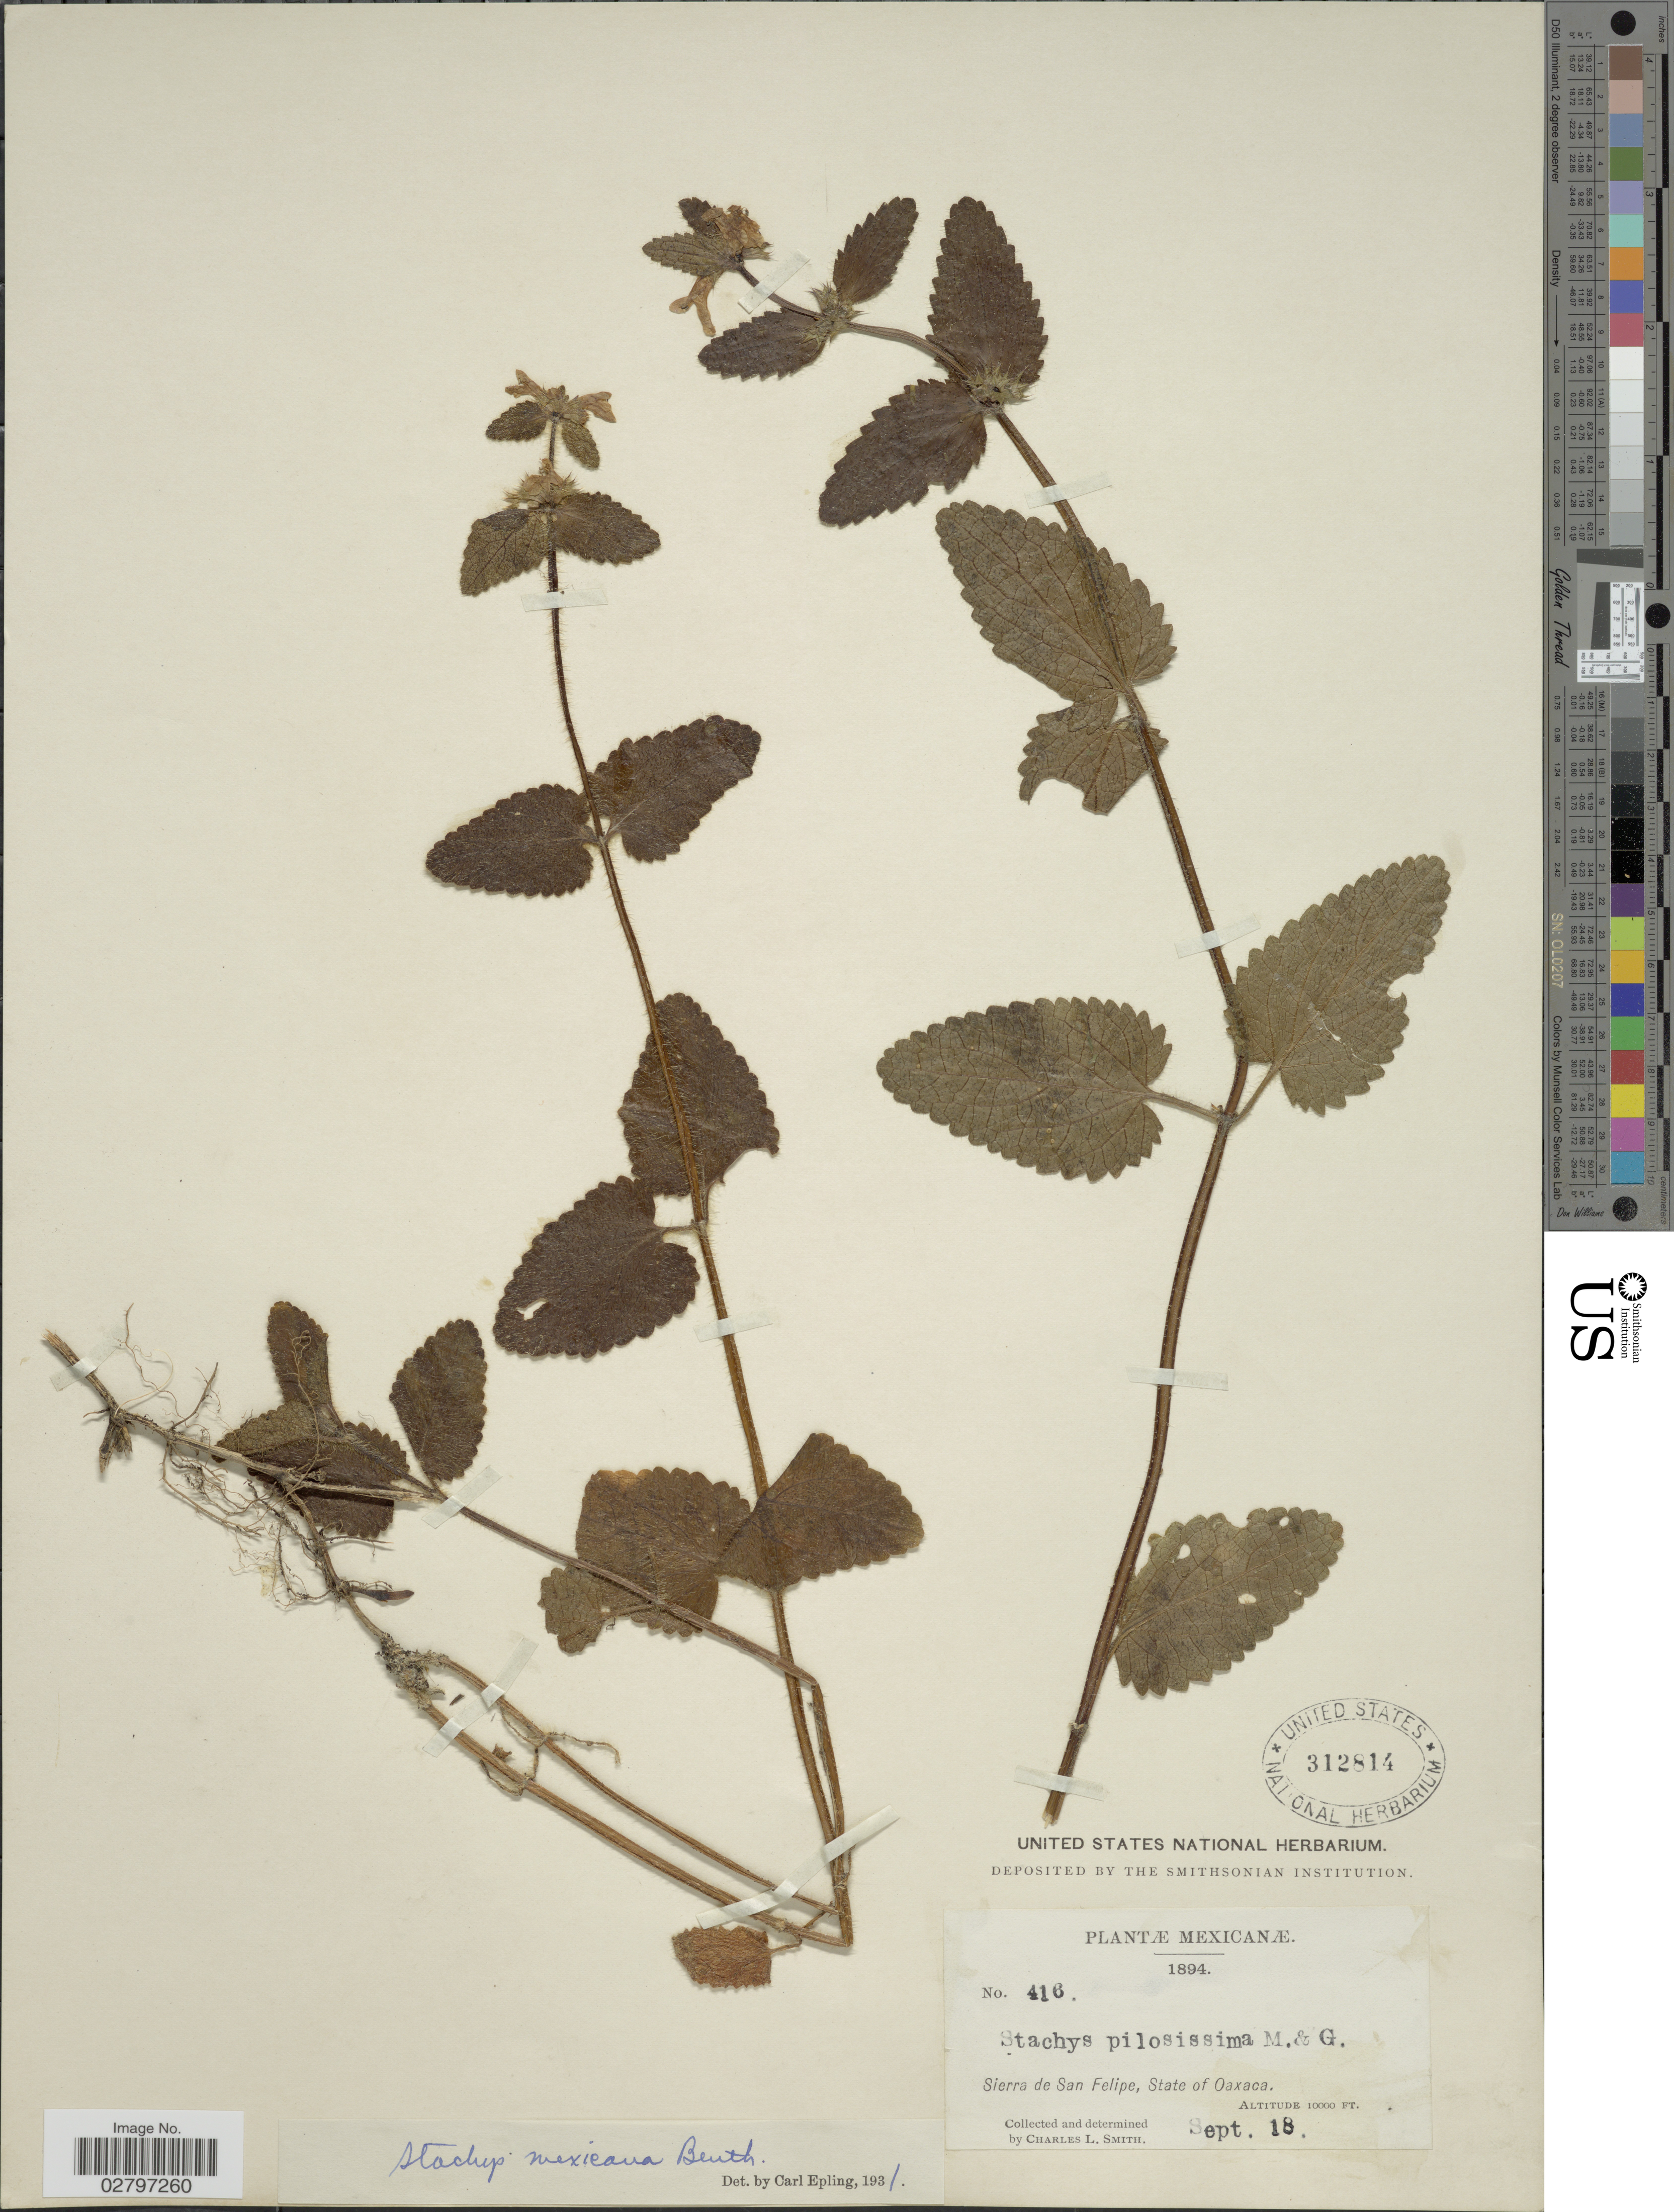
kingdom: Plantae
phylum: Tracheophyta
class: Magnoliopsida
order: Lamiales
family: Lamiaceae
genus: Stachys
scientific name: Stachys mexicana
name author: Benth.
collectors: C. L. Smith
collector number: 416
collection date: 1894-09-18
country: Mexico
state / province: Oaxaca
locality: Sierra de San Felipe.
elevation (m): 3048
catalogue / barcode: US 312814